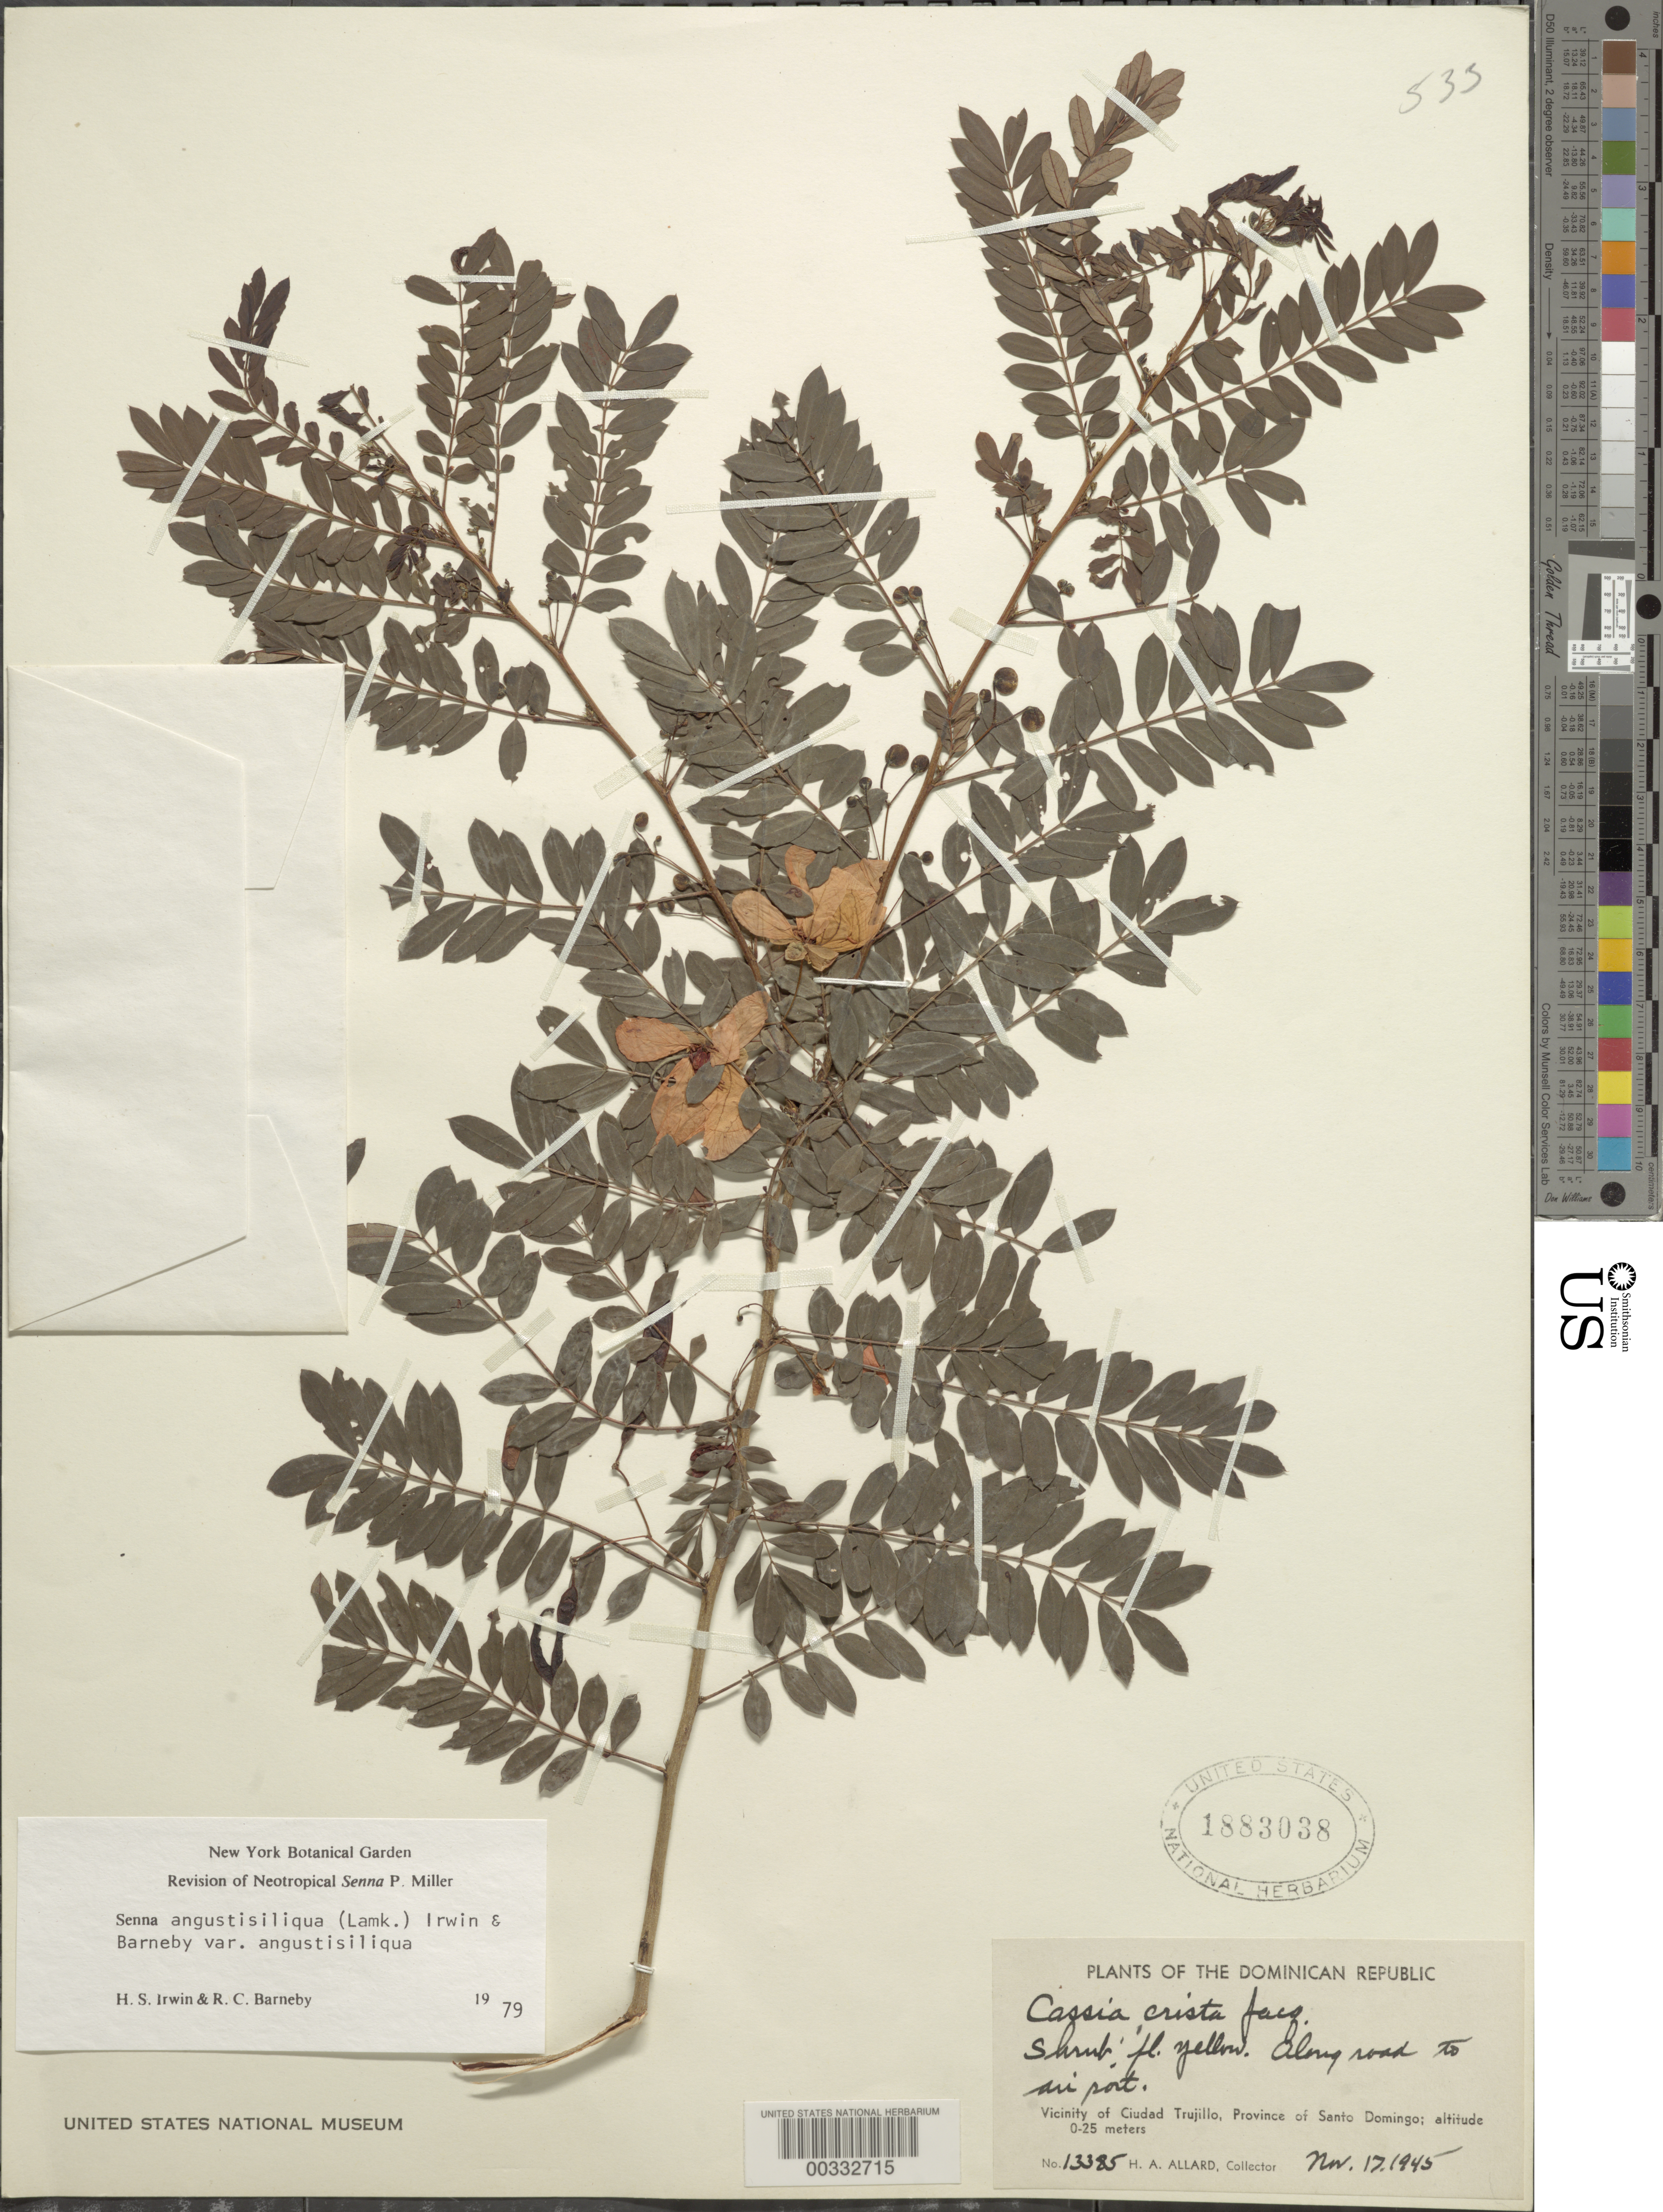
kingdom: Plantae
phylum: Tracheophyta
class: Magnoliopsida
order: Fabales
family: Fabaceae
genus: Senna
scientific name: Senna angustisiliqua var. angustisiliqua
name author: (Lam.) H.S. Irwin & Barneby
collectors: H. A. Allard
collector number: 13385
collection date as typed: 17 Nov 1945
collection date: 1945-11-17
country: Dominican Republic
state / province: Distrito Nacional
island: Hispaniola Island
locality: Along road to airport; vicinity of ciudad trujillo, prov. of santo domingo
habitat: along road to airport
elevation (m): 0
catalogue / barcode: US 1883038